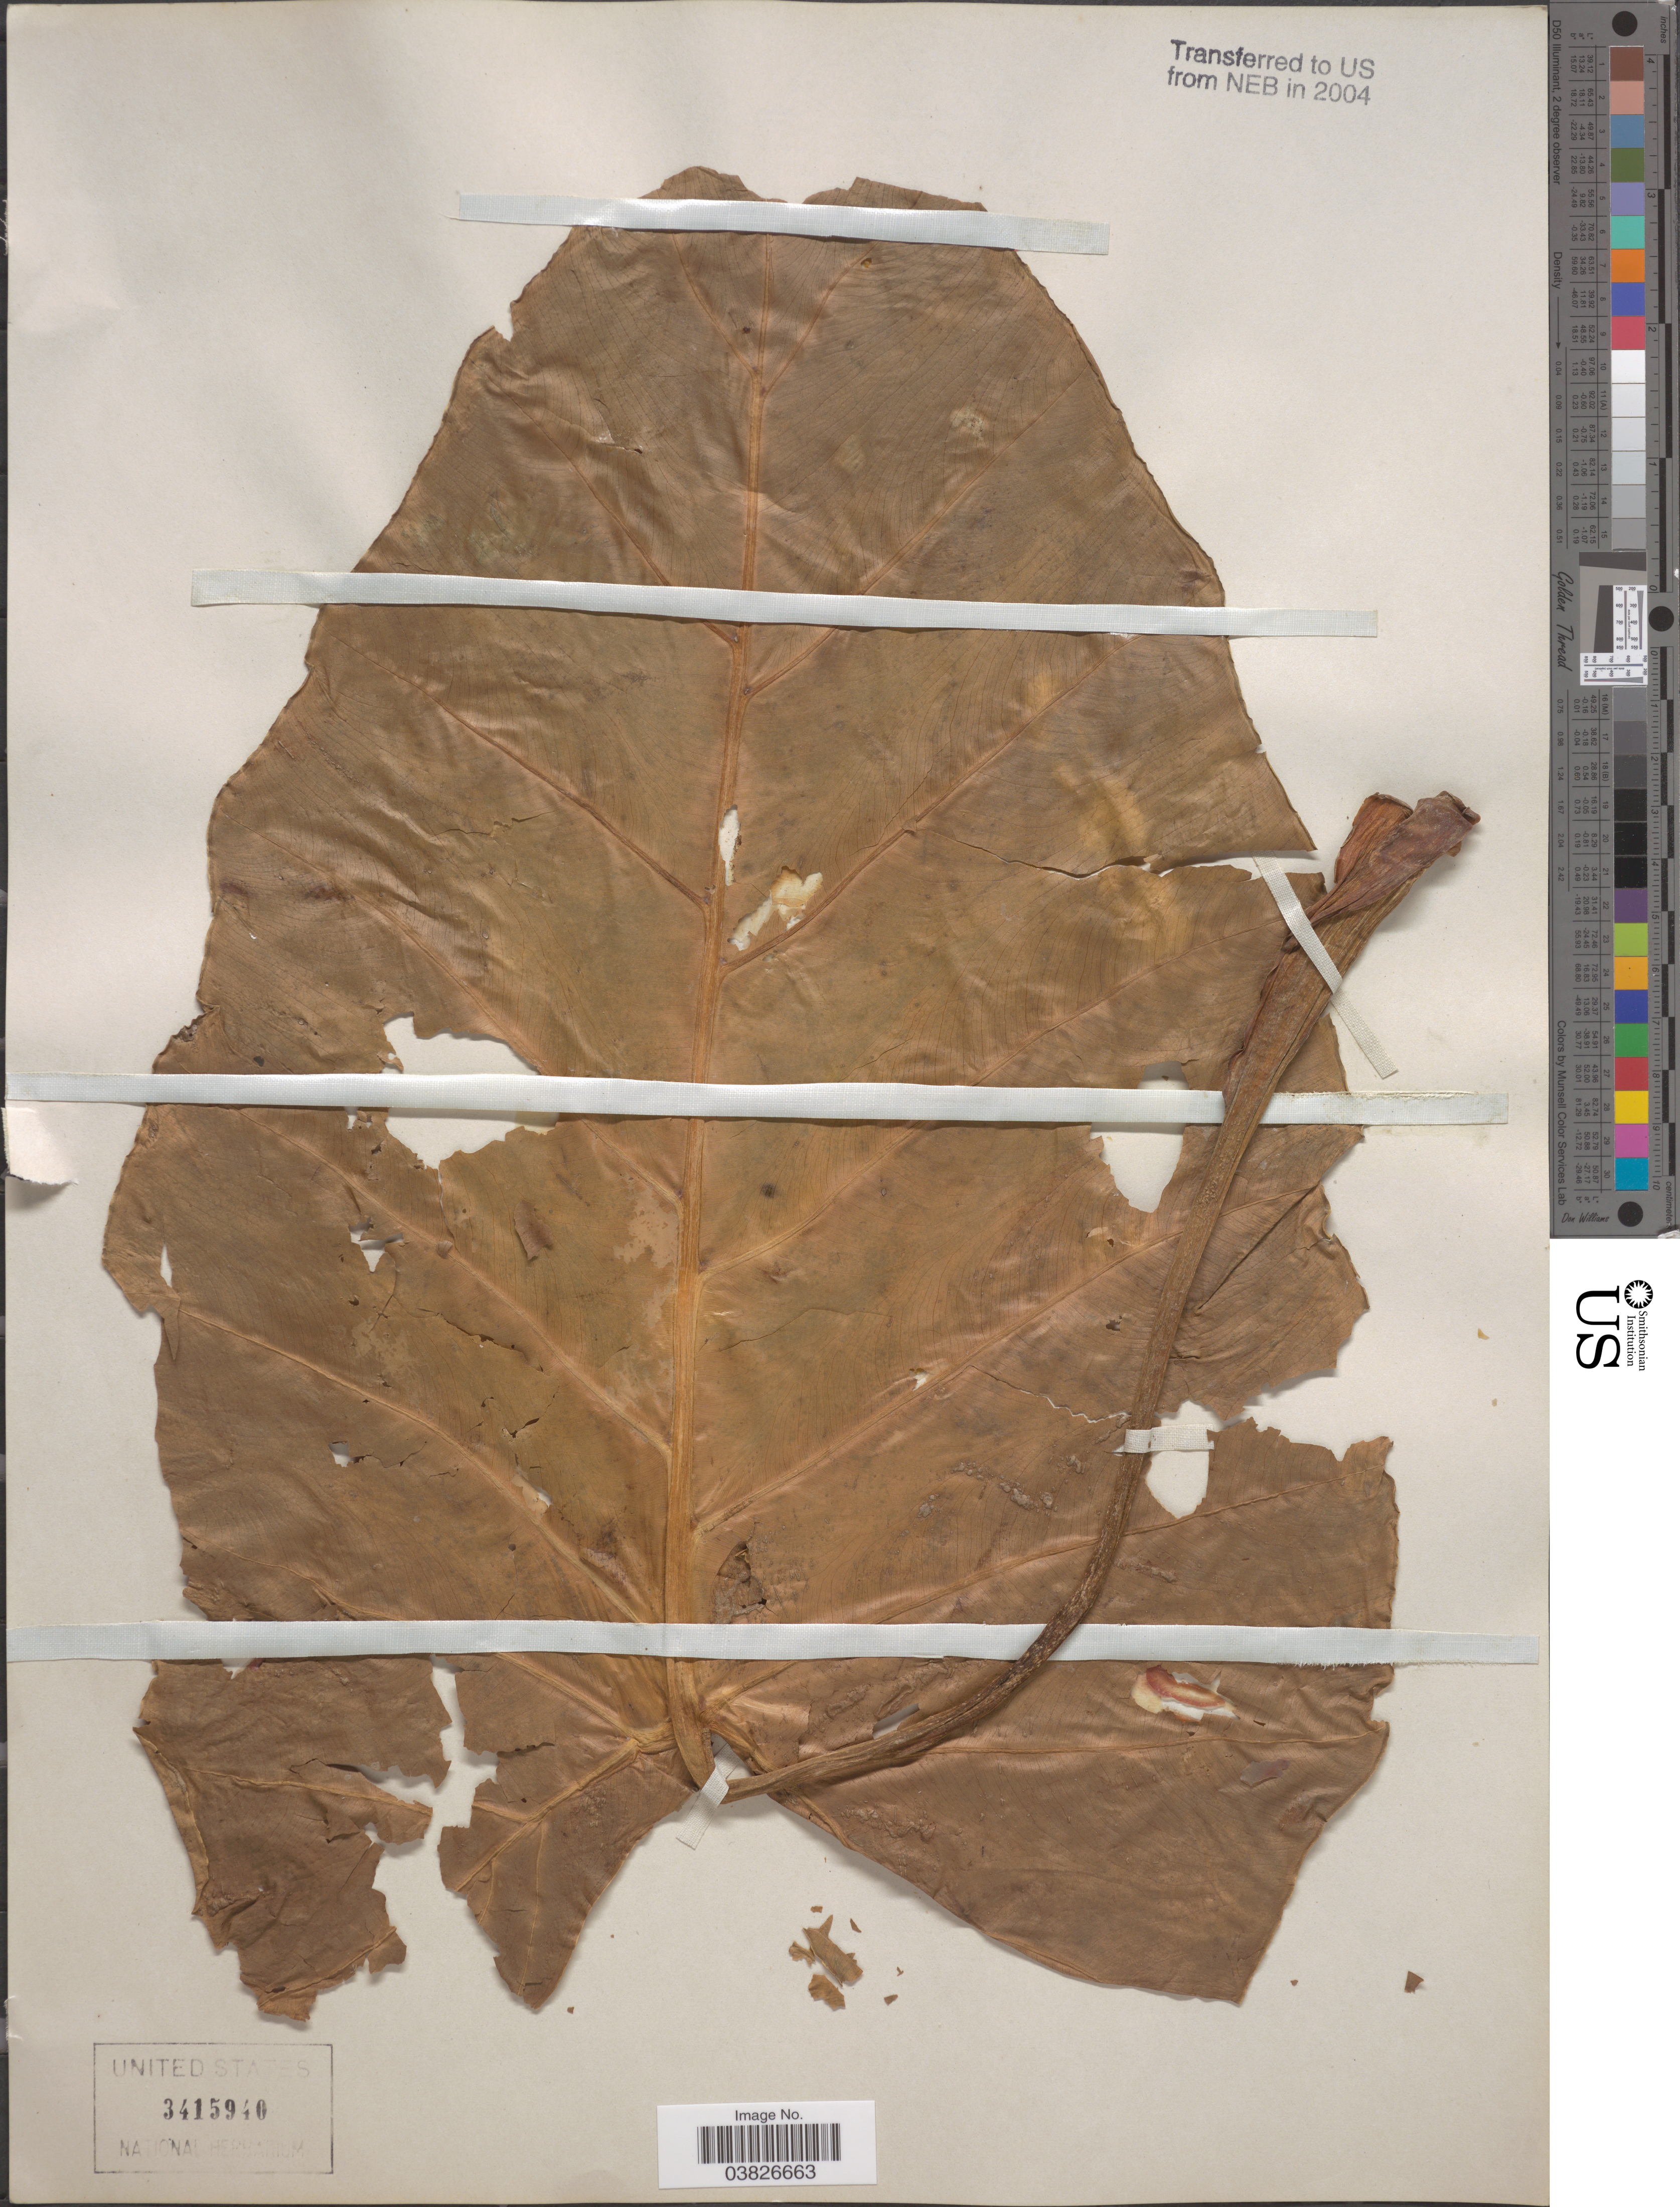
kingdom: Plantae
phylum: Tracheophyta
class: Liliopsida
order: Alismatales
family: Araceae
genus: Alocasia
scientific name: Alocasia odora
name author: (Roxb. ex Lodd. et al.) Spach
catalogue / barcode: US 3415940